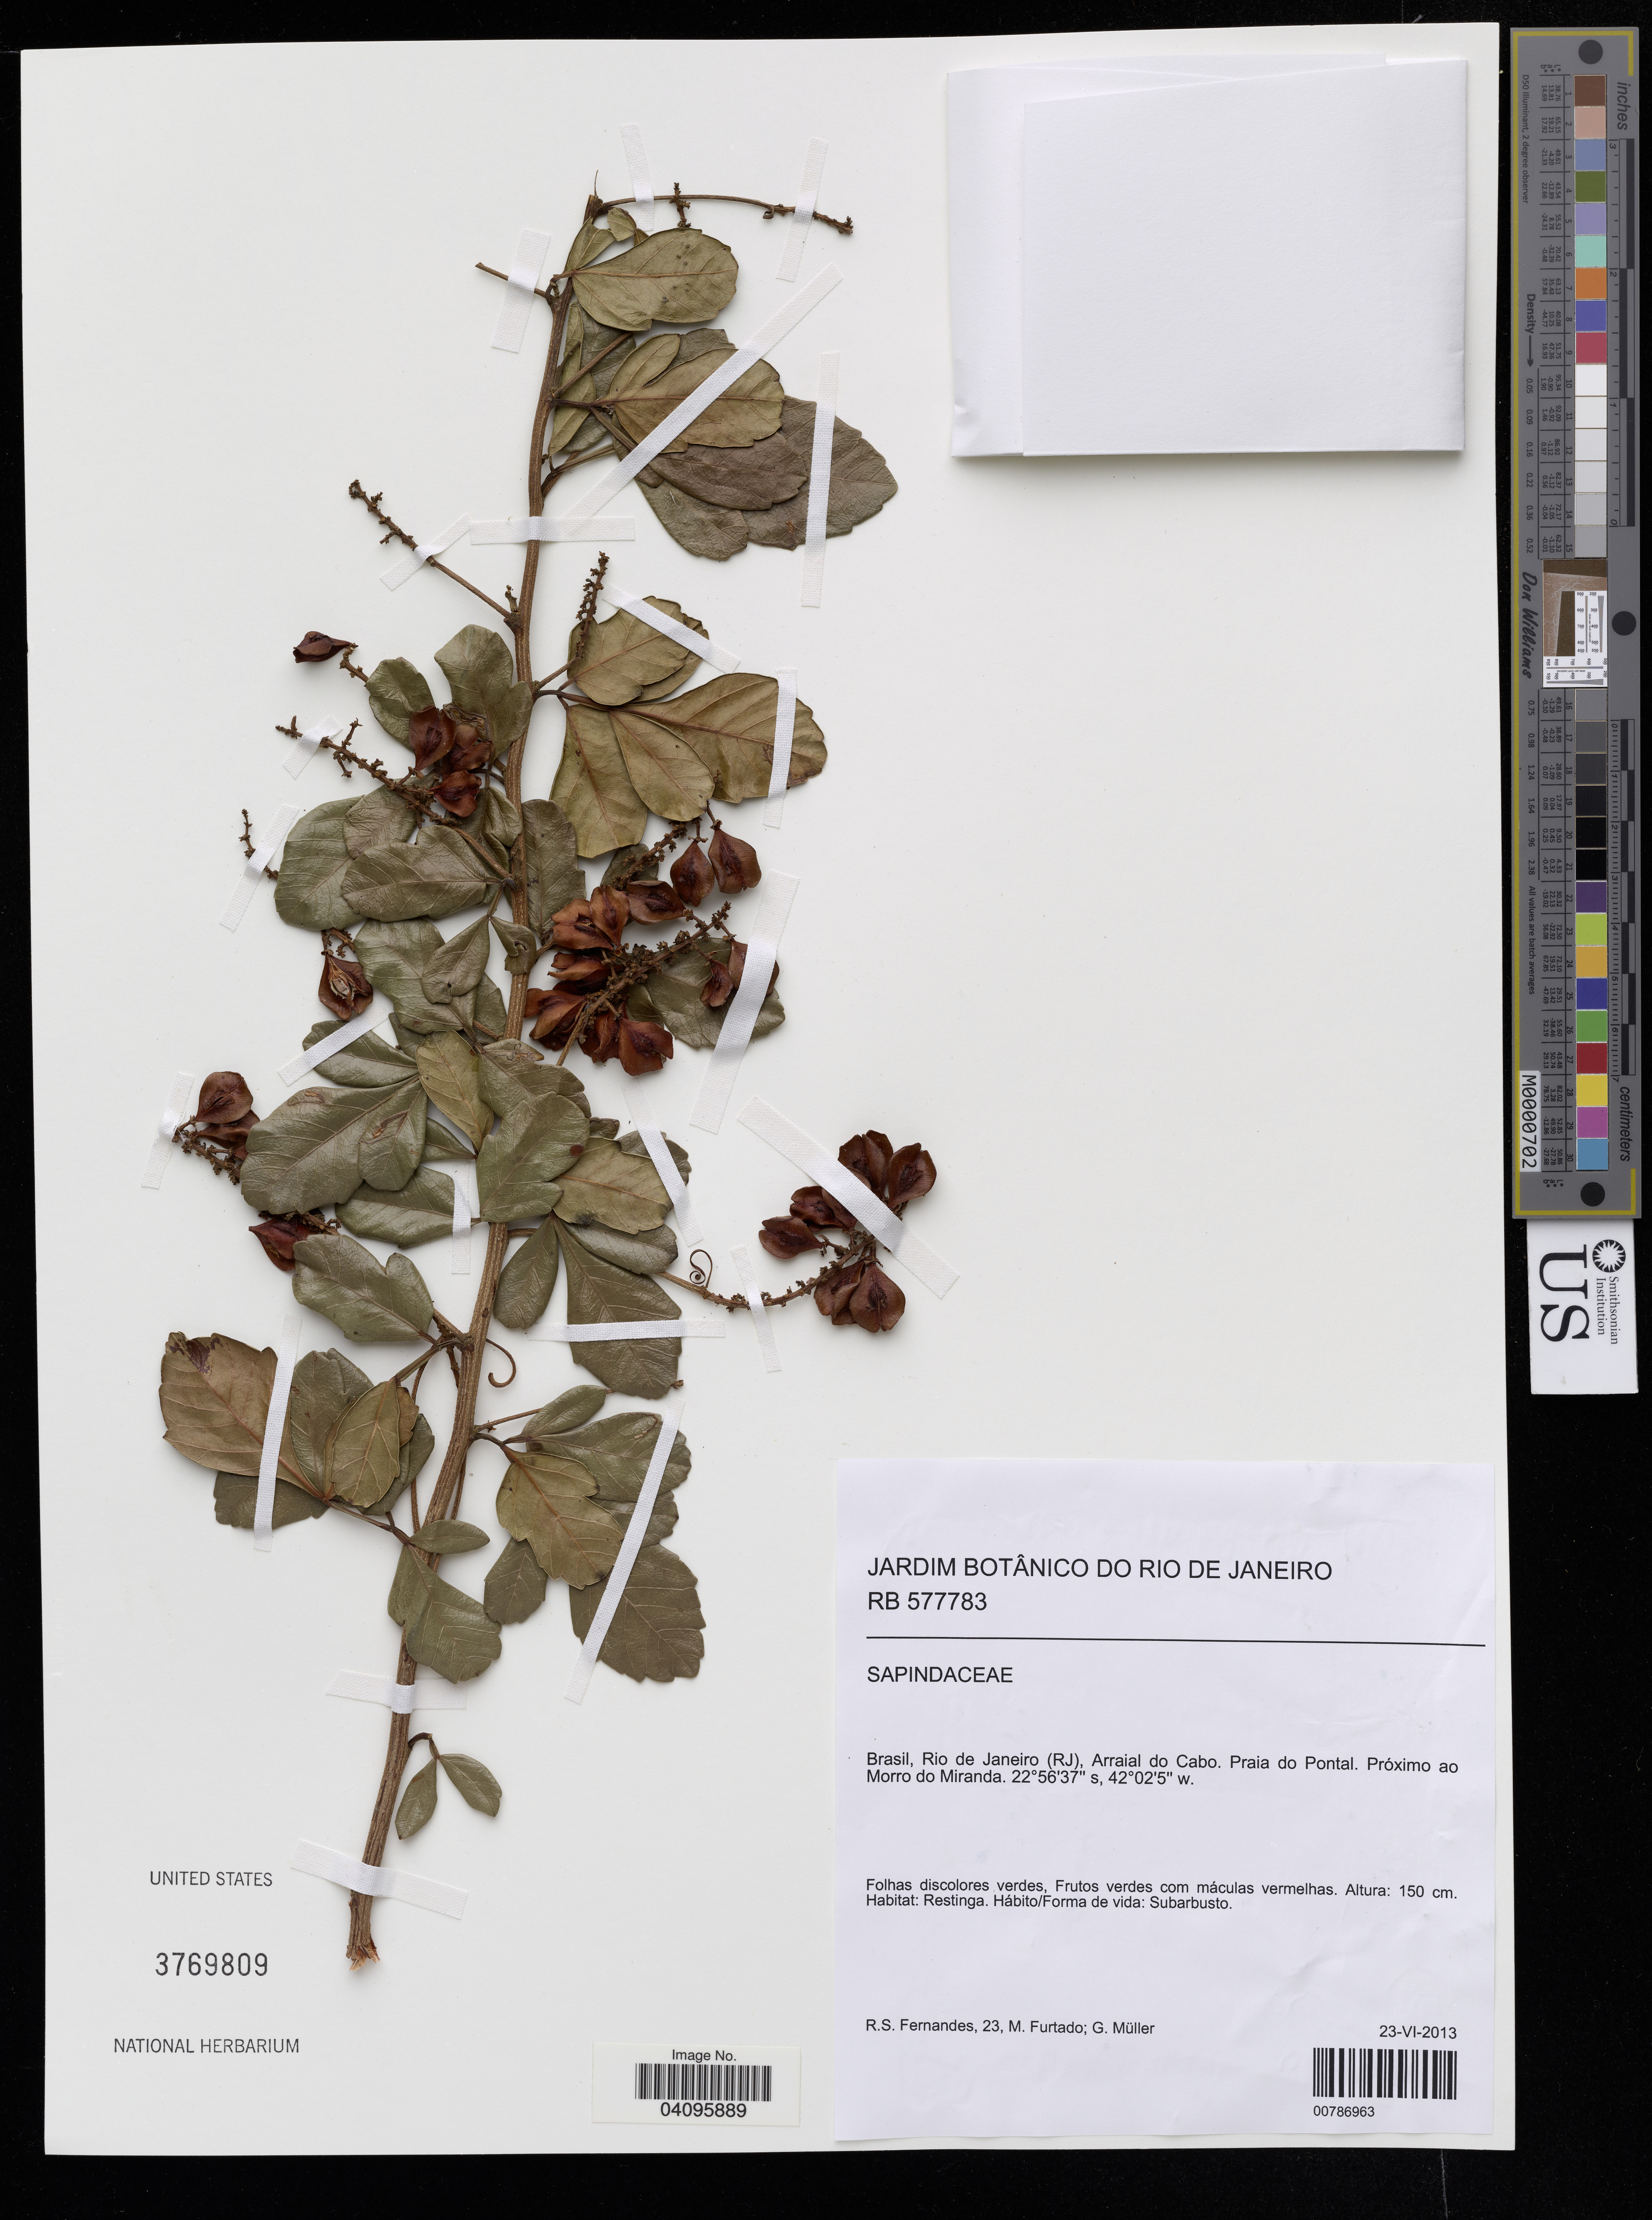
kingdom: Plantae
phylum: Tracheophyta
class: Magnoliopsida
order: Sapindales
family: Sapindaceae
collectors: R. Fernandes, M. Furtado & G. Muller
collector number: RB 577783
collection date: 2013-06-23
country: Brazil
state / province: Rio de Janeiro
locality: Arraial do Cabo. Praia do Pontal. Próximo ao Morro do Miranda.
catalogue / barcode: US 3769809